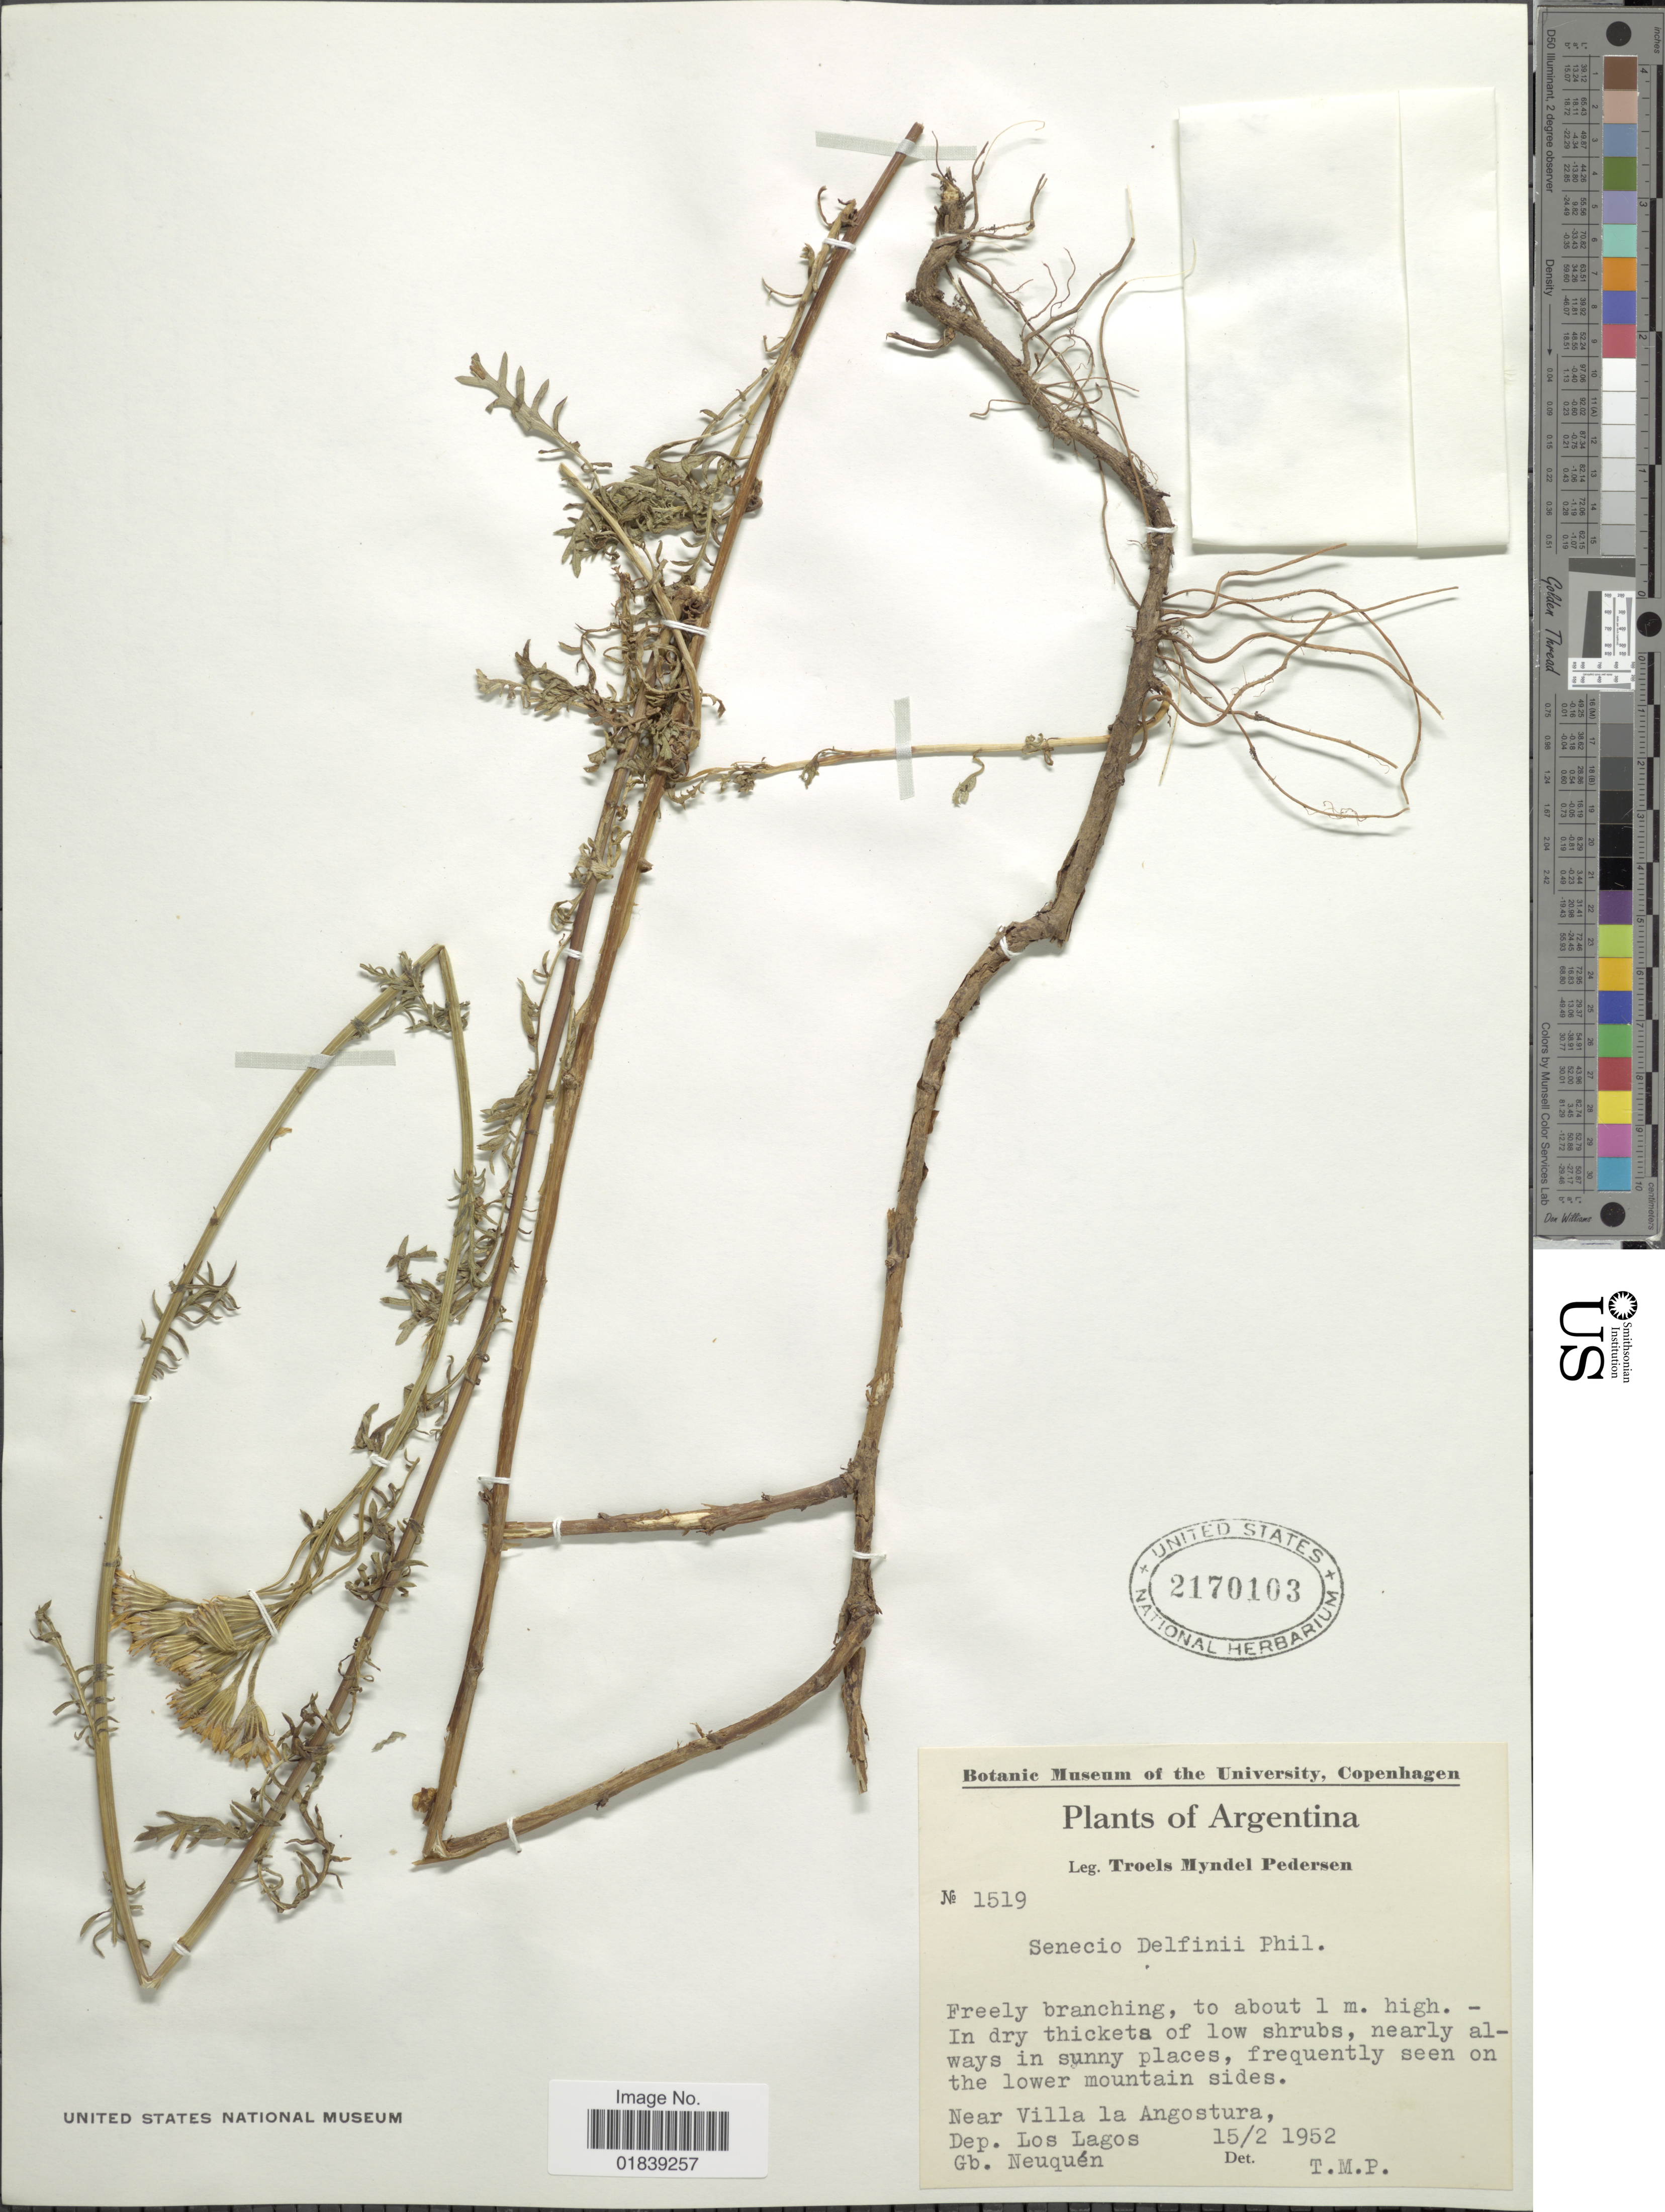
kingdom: Plantae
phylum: Tracheophyta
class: Magnoliopsida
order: Asterales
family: Asteraceae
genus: Senecio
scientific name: Senecio molinae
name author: Phil.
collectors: T. Pederson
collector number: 1519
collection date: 1952-02-15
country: Argentina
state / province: Neuquen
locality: Near Villa La Angostura, Dep. Los Lagos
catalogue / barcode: US 2170103